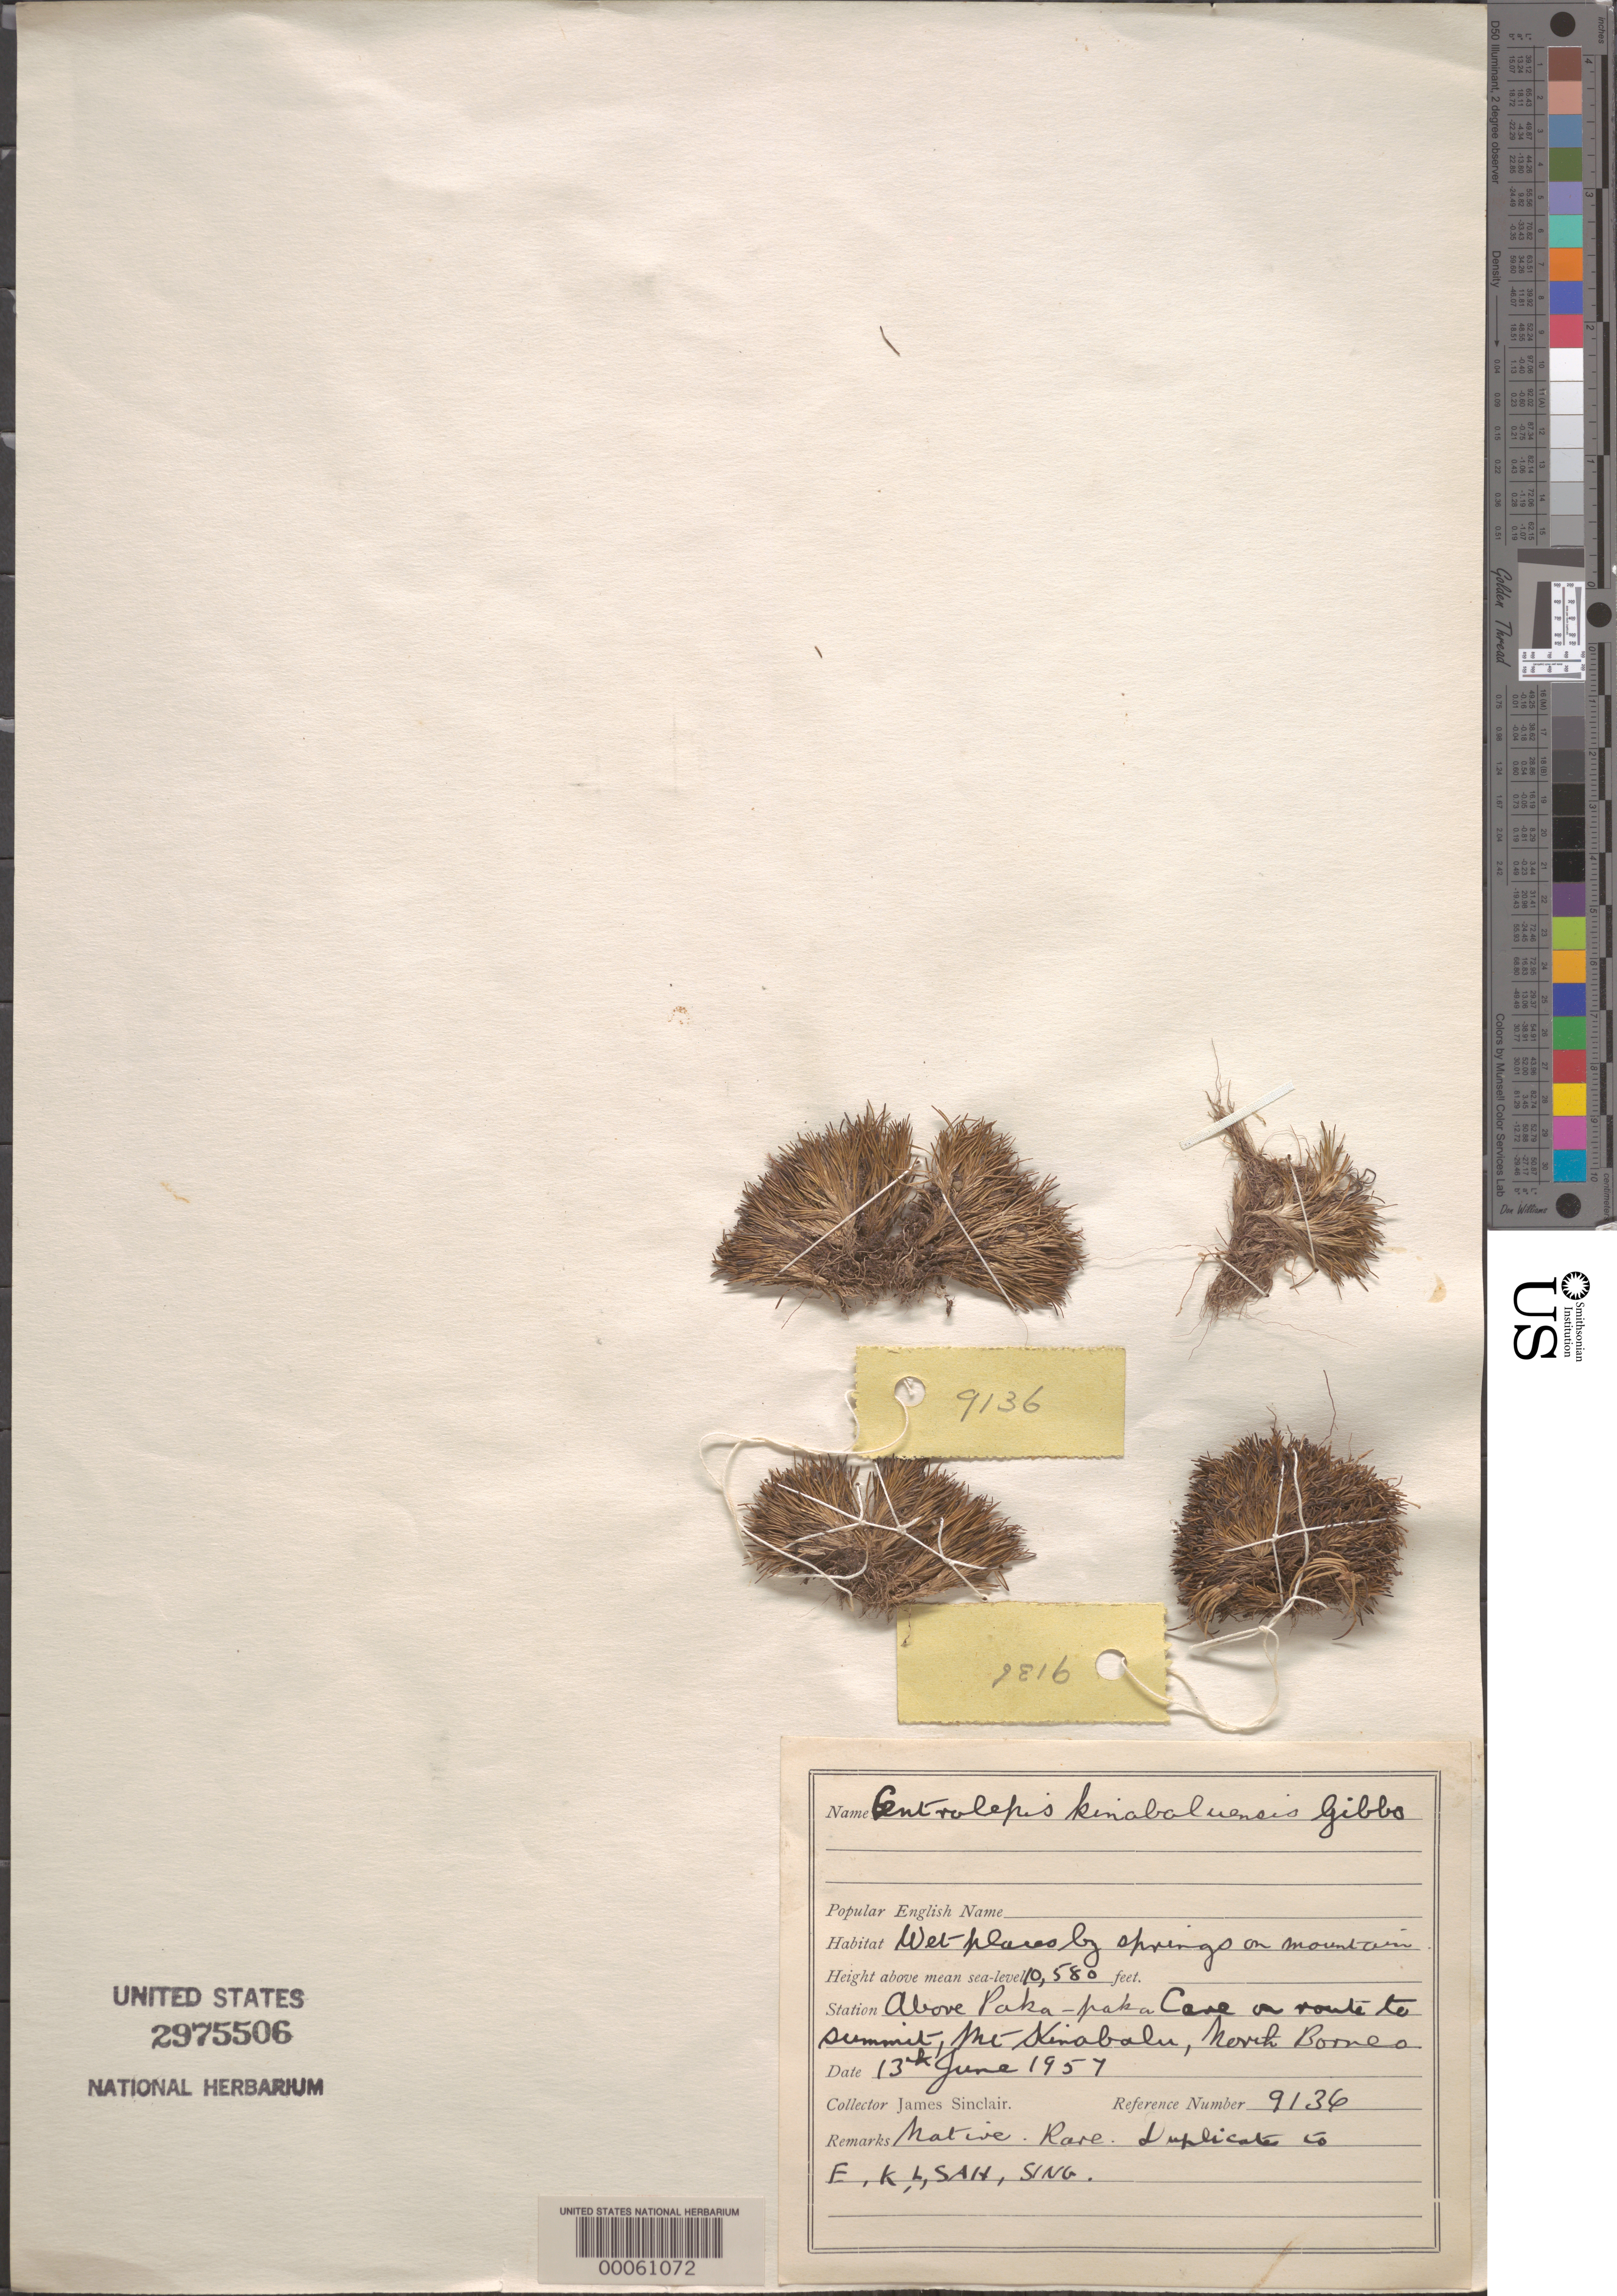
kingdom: Plantae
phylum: Tracheophyta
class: Liliopsida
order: Poales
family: Restionaceae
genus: Centrolepis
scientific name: Centrolepis kinabaluensis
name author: Gibbs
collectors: J. Sinclair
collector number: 9136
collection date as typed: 13 Jun 1957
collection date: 1957-06-13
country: Malaysia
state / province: Sabah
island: Borneo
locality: Mount kinabalu, above paka-paka cave on route to summit.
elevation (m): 1058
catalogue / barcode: US 2975506